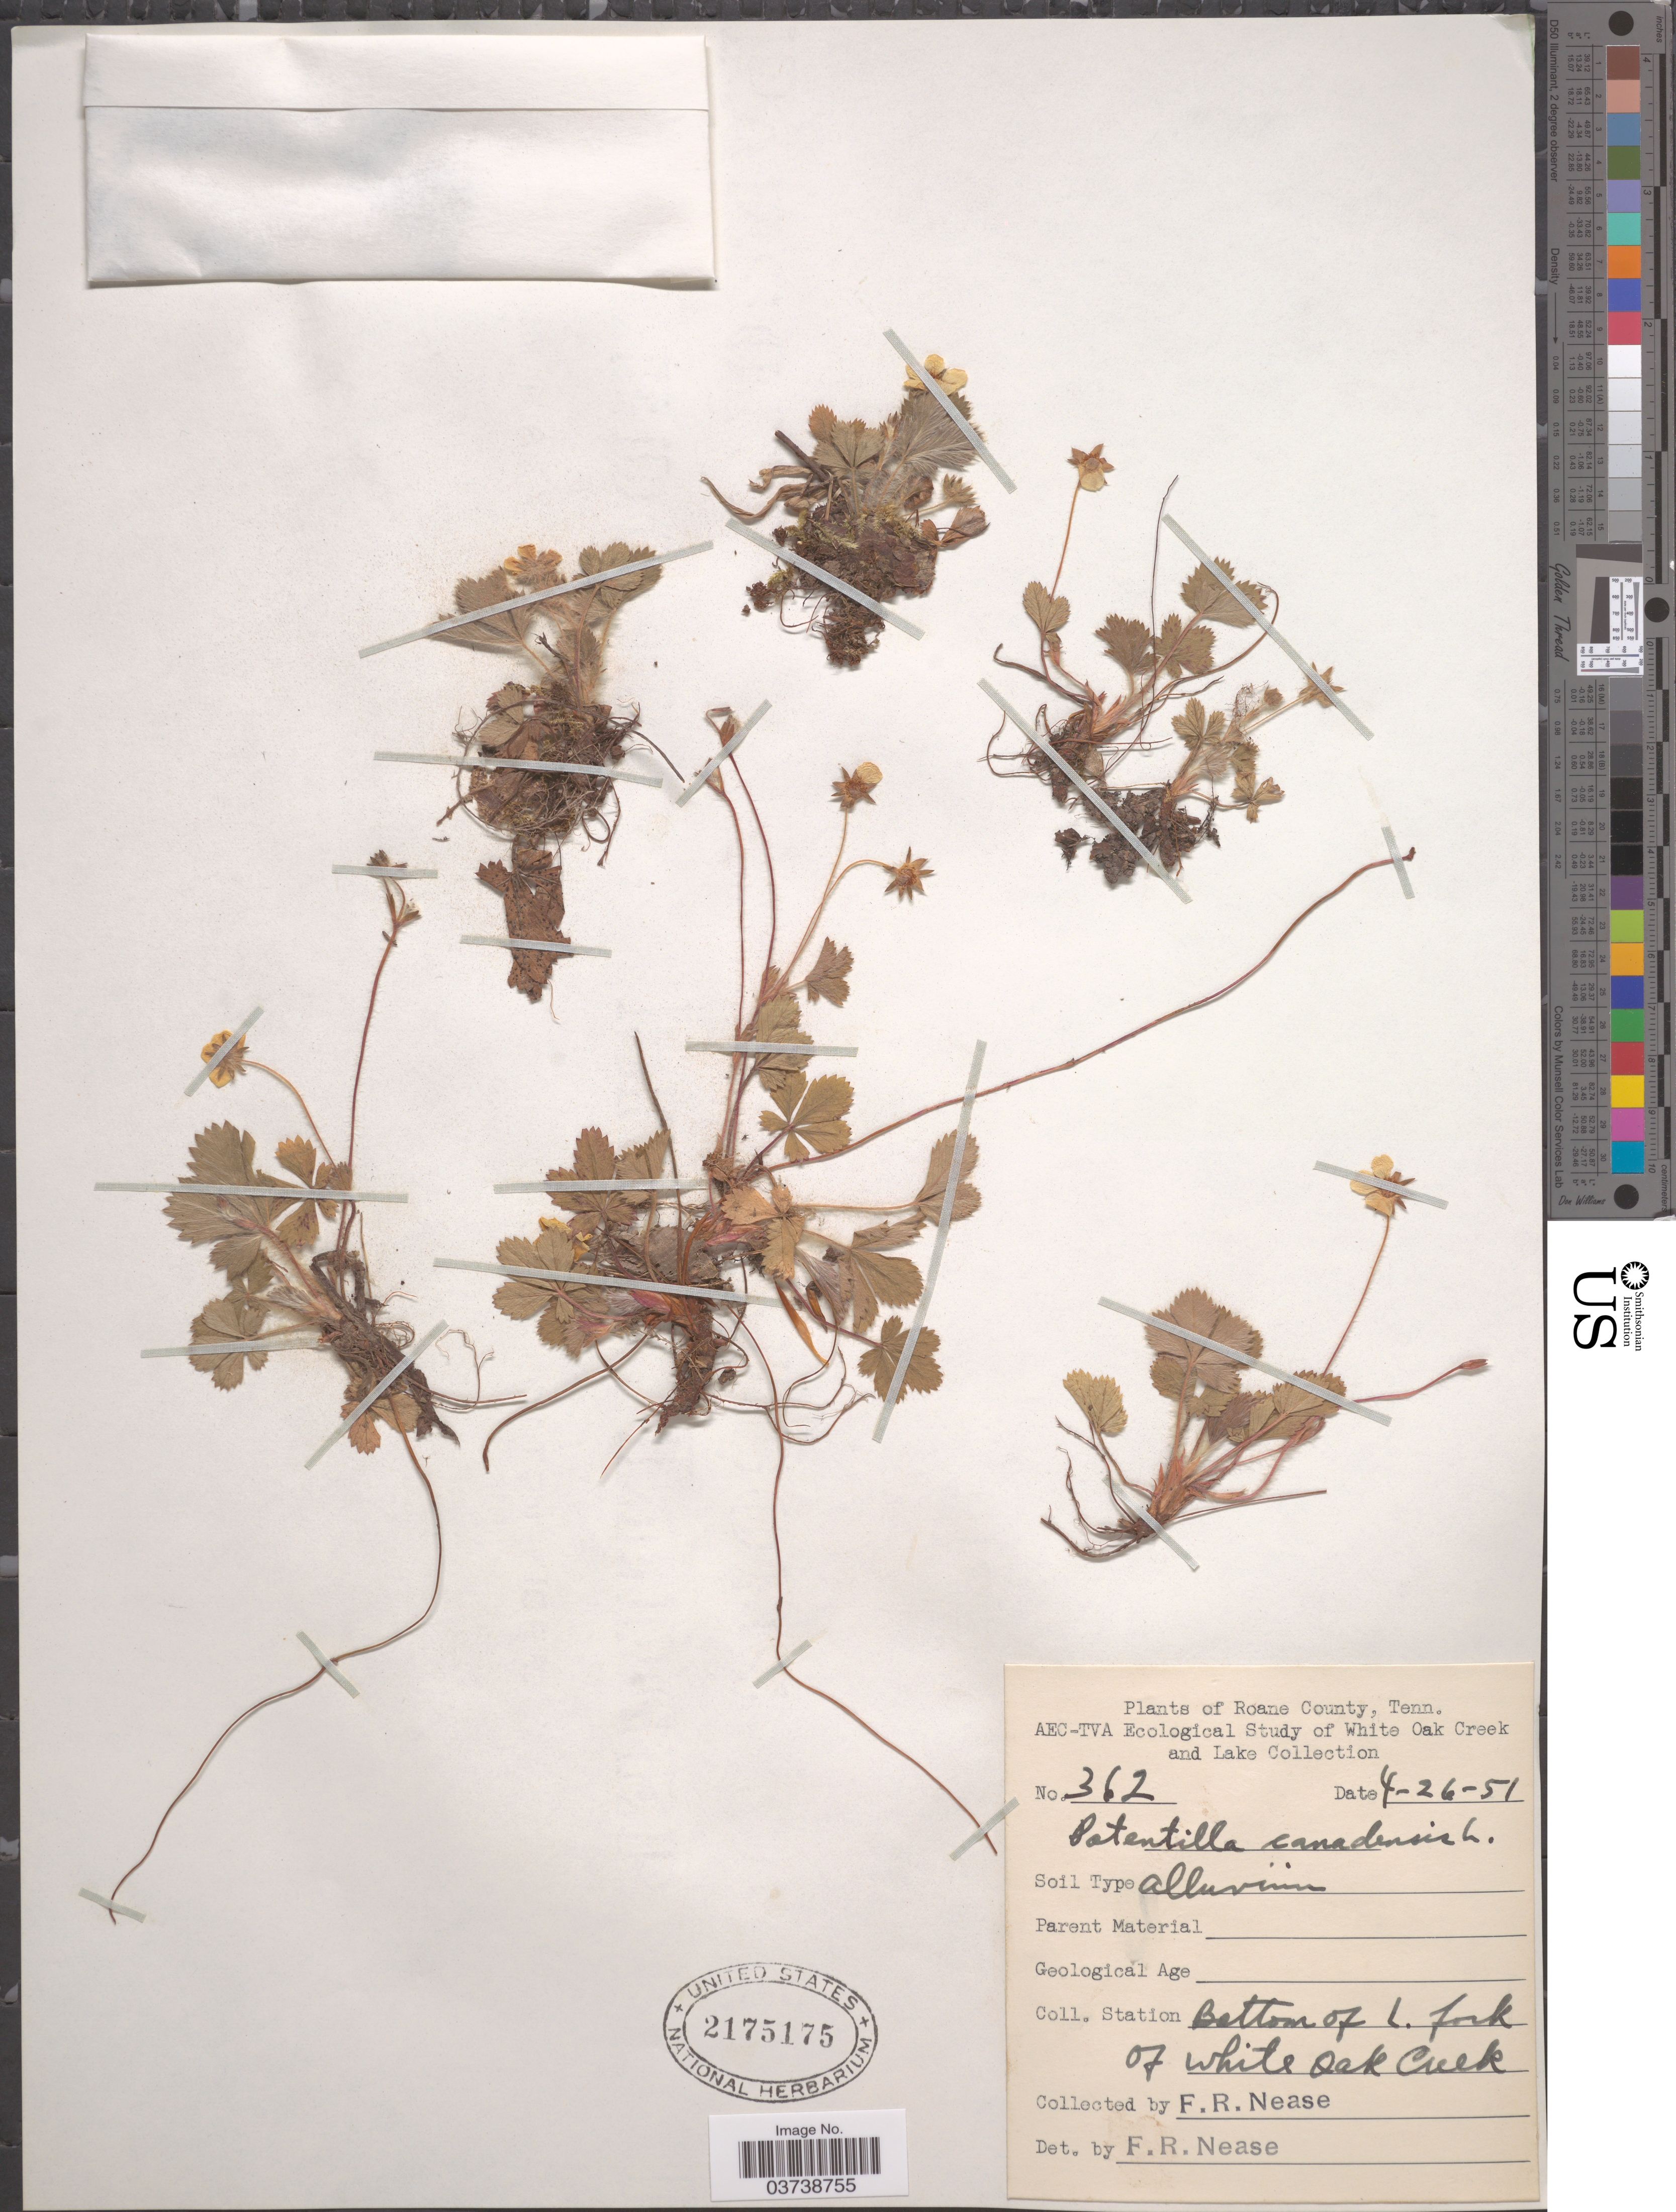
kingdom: Plantae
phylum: Tracheophyta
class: Magnoliopsida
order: Rosales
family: Rosaceae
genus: Potentilla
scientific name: Potentilla canadensis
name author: L.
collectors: F. Nease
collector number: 362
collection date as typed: Transcribed d/m/y: 26/4/51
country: United States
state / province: Tennessee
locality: Roane County. White Oak Creek and Lake. Coll. Station Bottom of L. fork of White Oak Creek.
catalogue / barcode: US 2175175